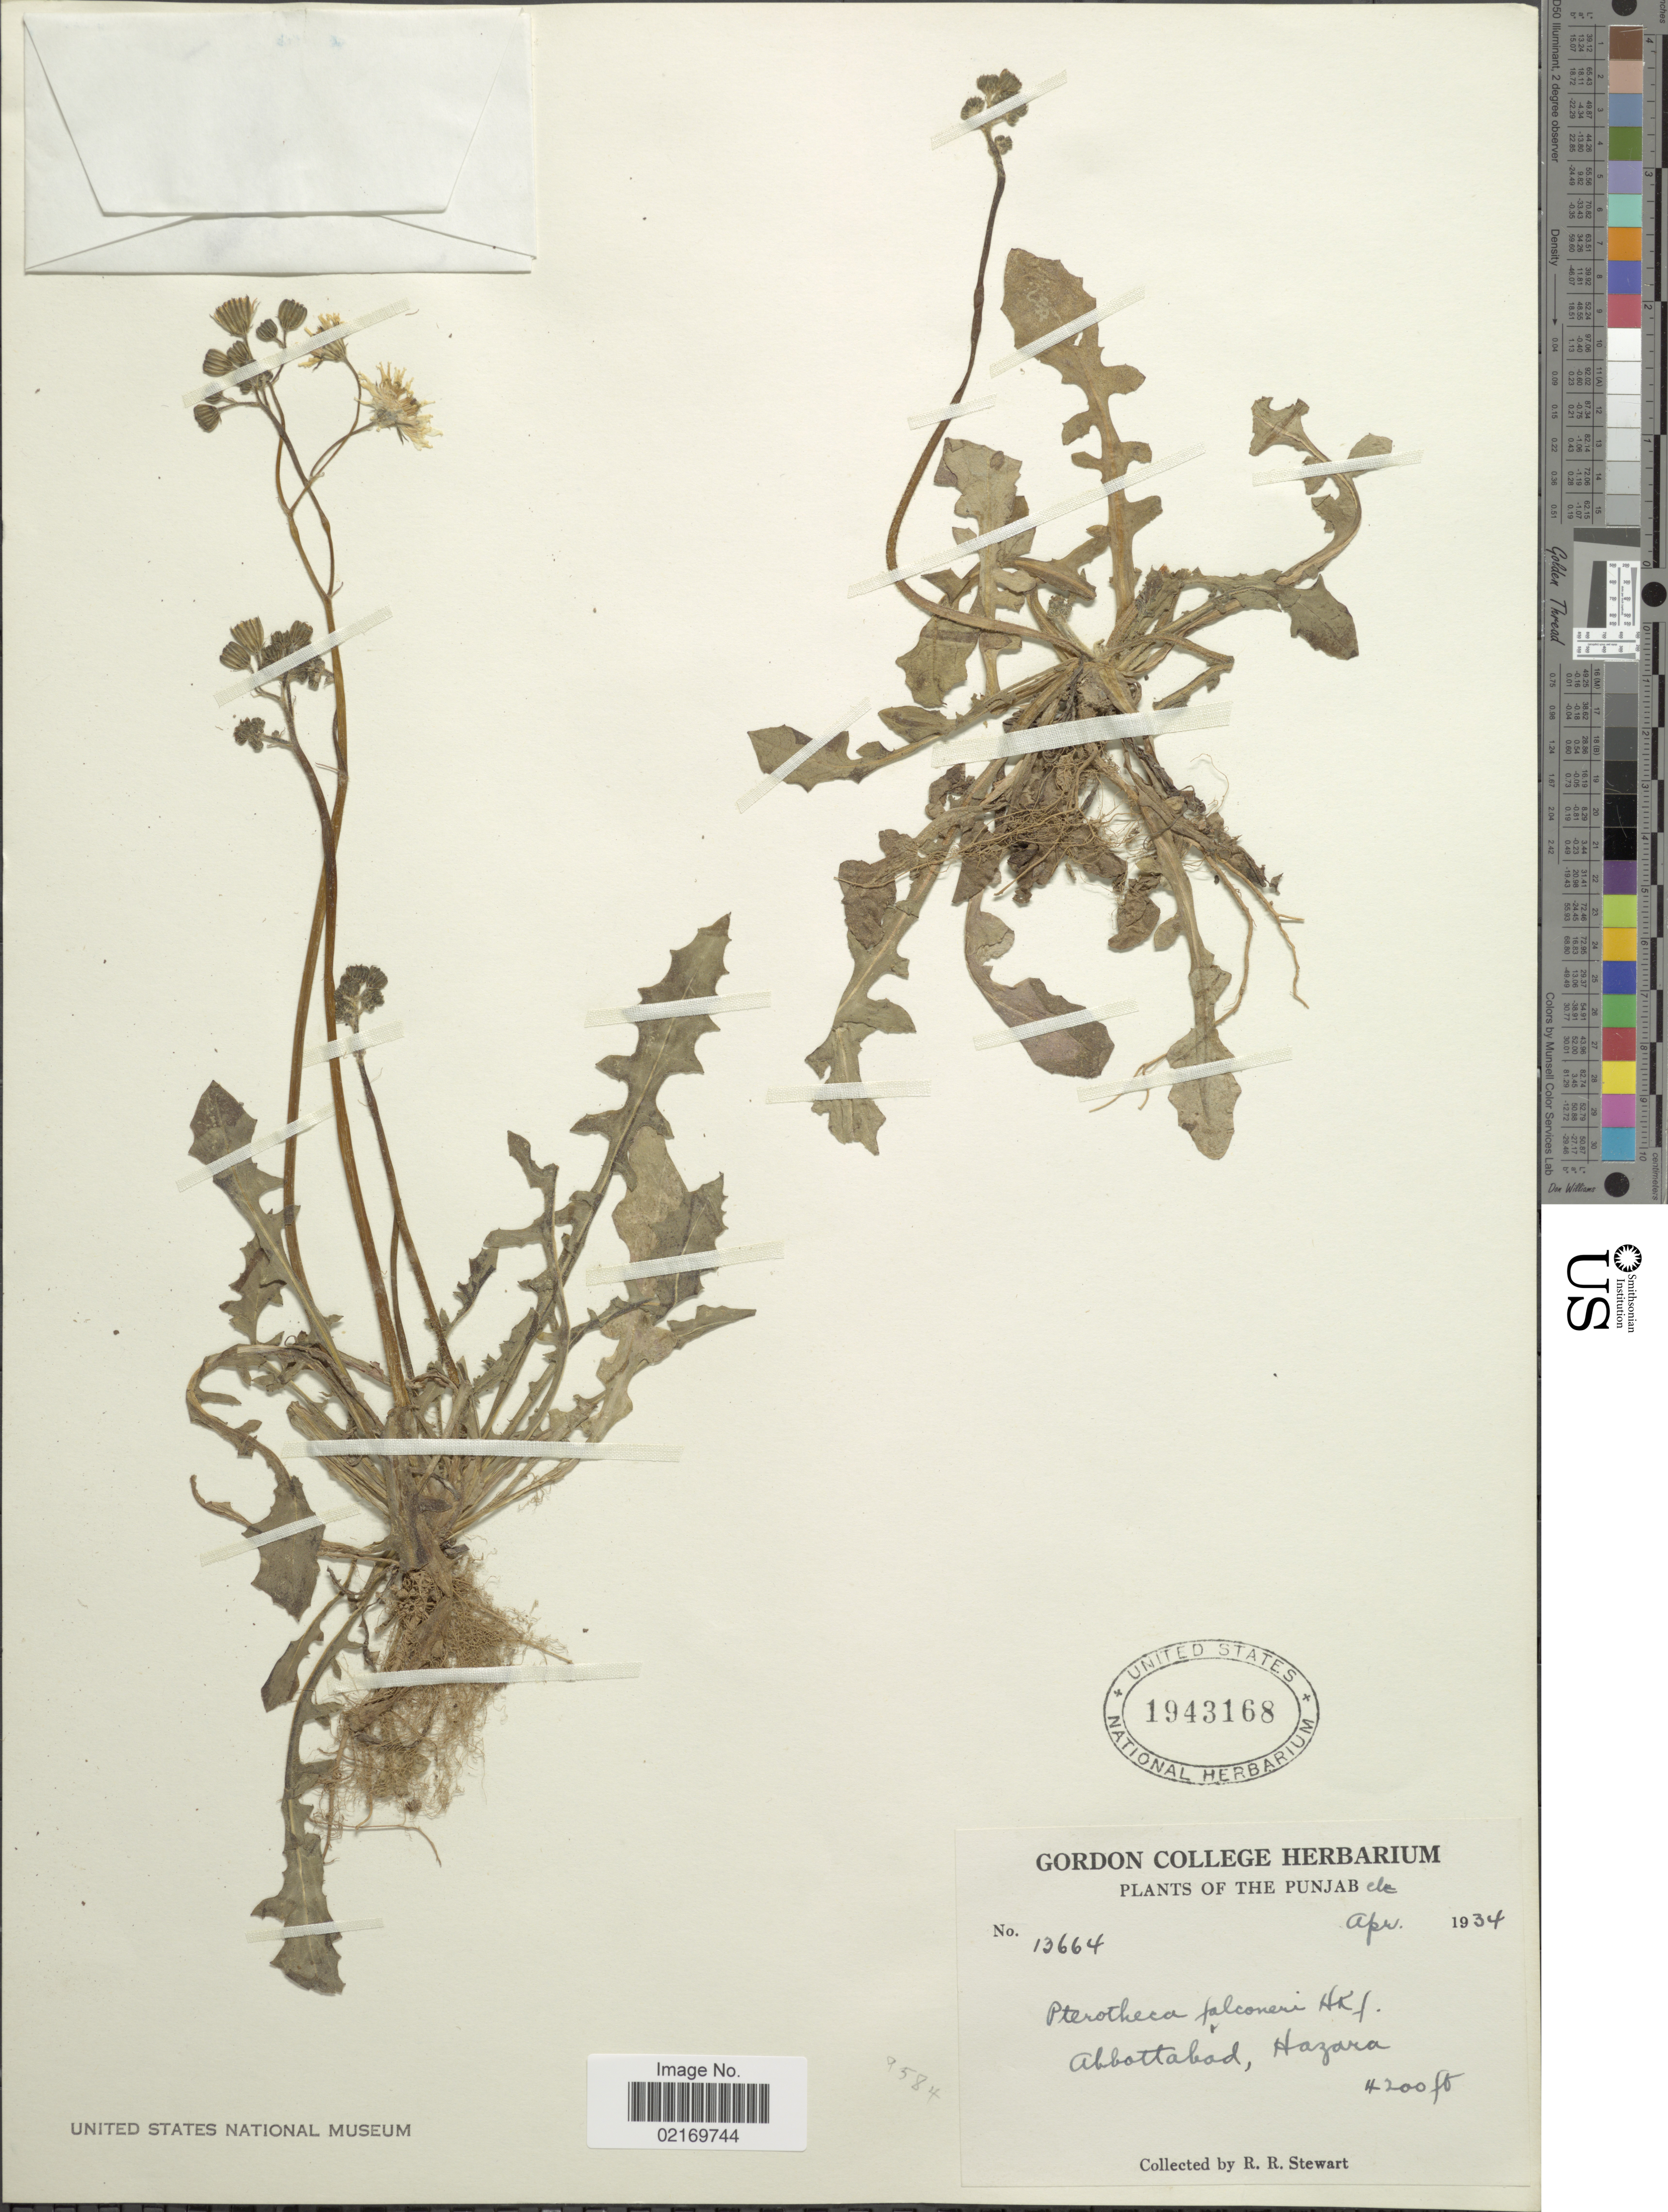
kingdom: Plantae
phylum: Tracheophyta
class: Magnoliopsida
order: Asterales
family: Asteraceae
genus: Crepis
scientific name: Crepis sancta subsp. falconeri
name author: (Hook. f.) Rech. f.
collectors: R. R. Stewart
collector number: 13664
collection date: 1934-04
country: Pakistan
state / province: Khyber Pakhtunkhwa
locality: Abbottabad, Hazara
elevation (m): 1280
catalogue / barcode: US 1943168